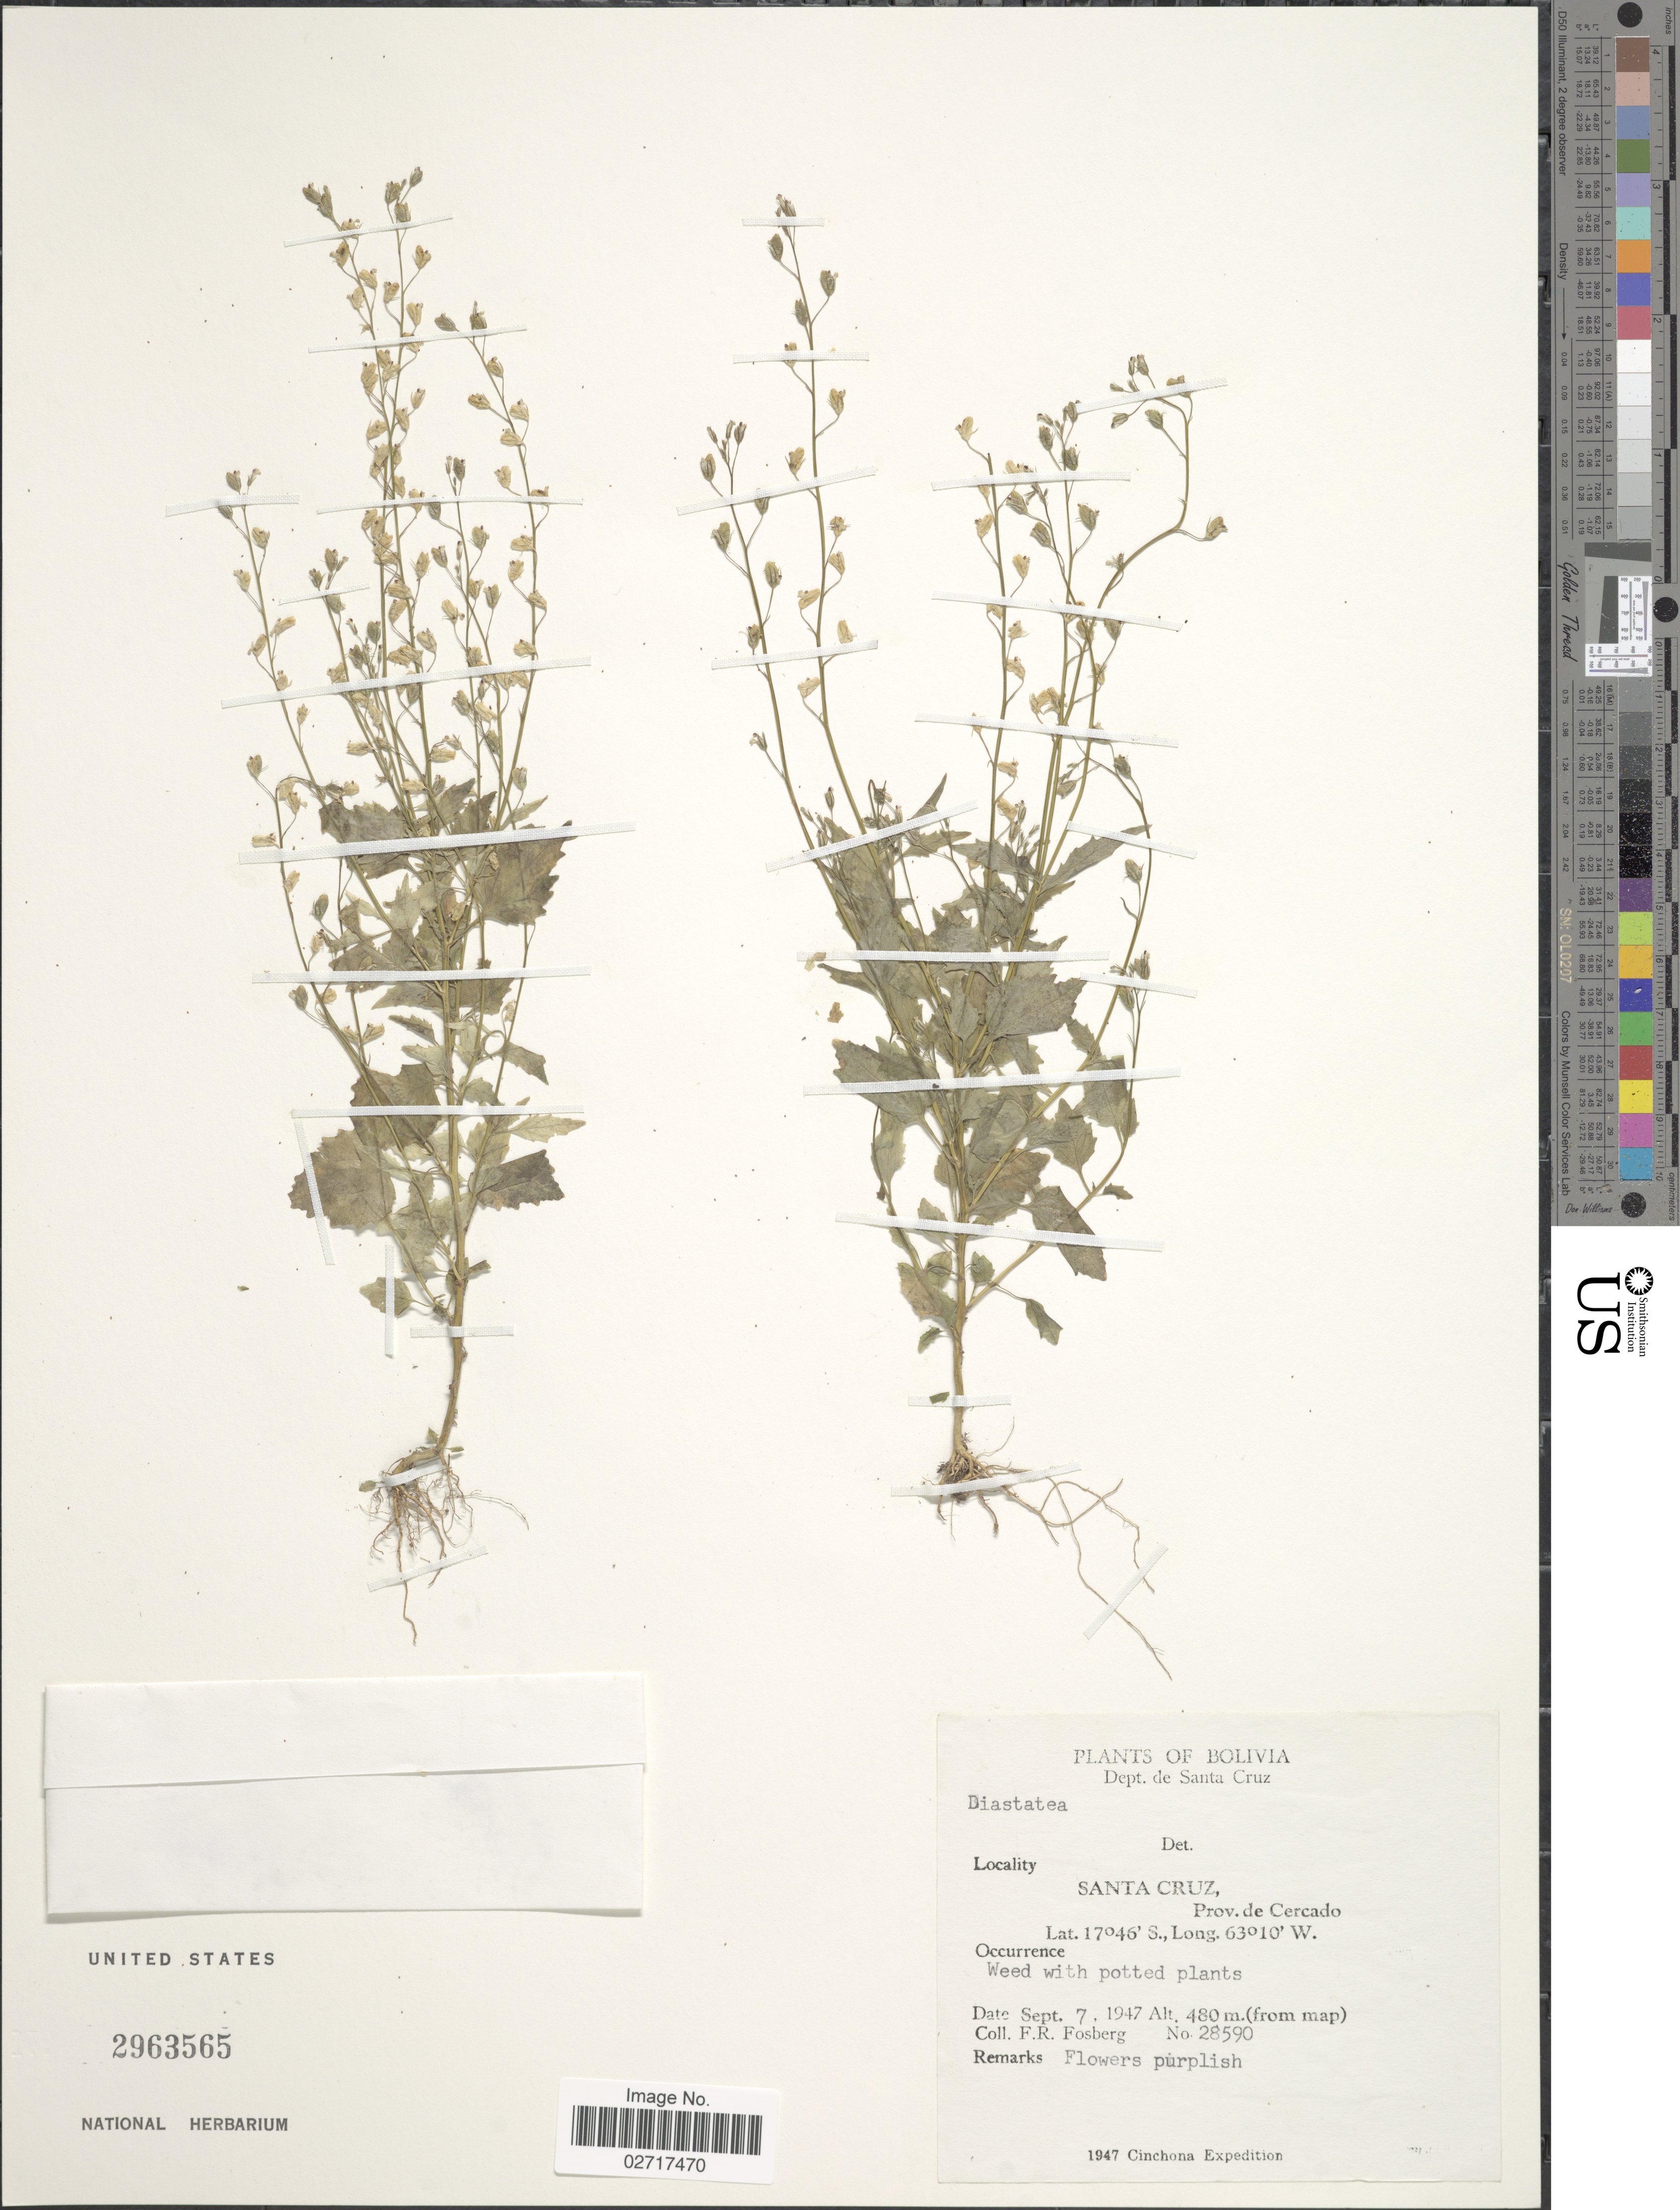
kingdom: Plantae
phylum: Tracheophyta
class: Magnoliopsida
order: Asterales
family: Campanulaceae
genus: Diastatea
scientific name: Diastatea sp.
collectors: F. R. Fosberg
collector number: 28590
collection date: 1947-09-07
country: Bolivia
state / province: Santa Cruz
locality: Dept. de Santa Cruz. Santa Cruz, Prov. de Cercado.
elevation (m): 480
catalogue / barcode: US 2963565